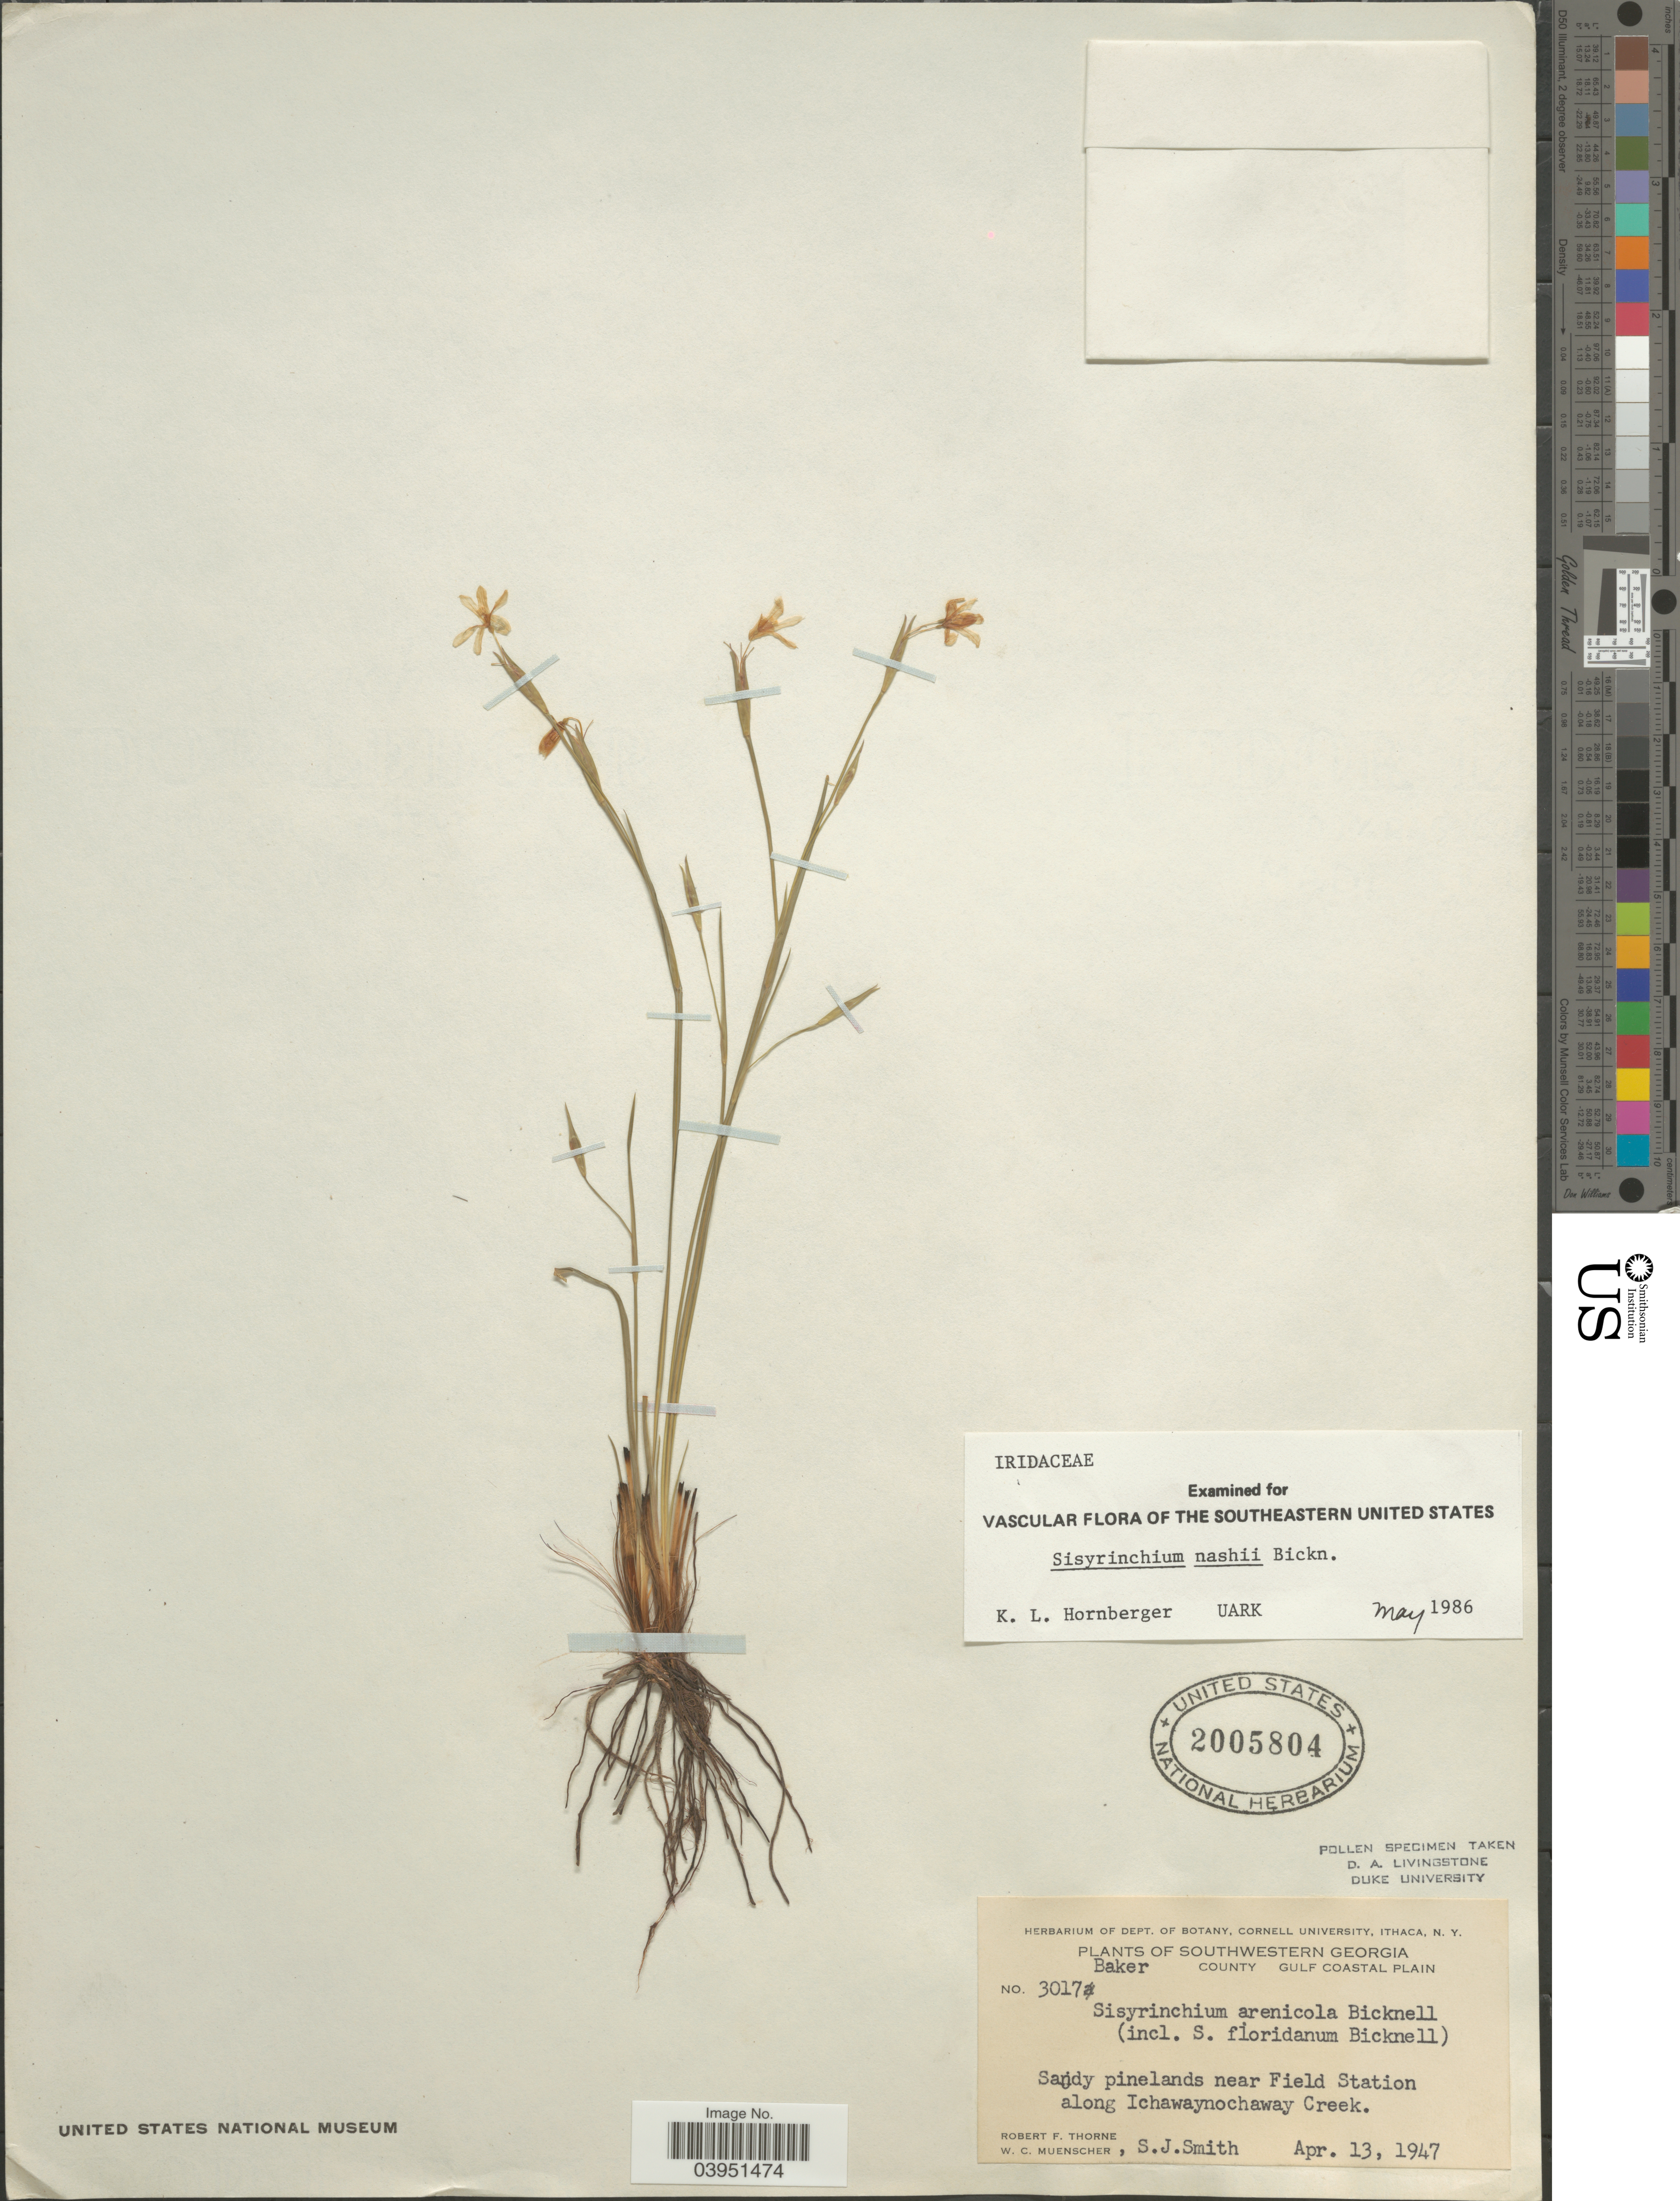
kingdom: Plantae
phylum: Tracheophyta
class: Liliopsida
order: Asparagales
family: Iridaceae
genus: Sisyrinchium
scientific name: Sisyrinchium nashii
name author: E.P. Bicknell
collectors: R. F. Thorne, W. Muenscher & S. Smith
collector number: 3017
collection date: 1947-04-13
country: United States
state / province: Georgia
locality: Southwestern Georgia. Baker County. Gulf Coastal Plain. Sandy pinelands near Field Station along Ichawaynochaway Creek.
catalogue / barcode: US 2005804